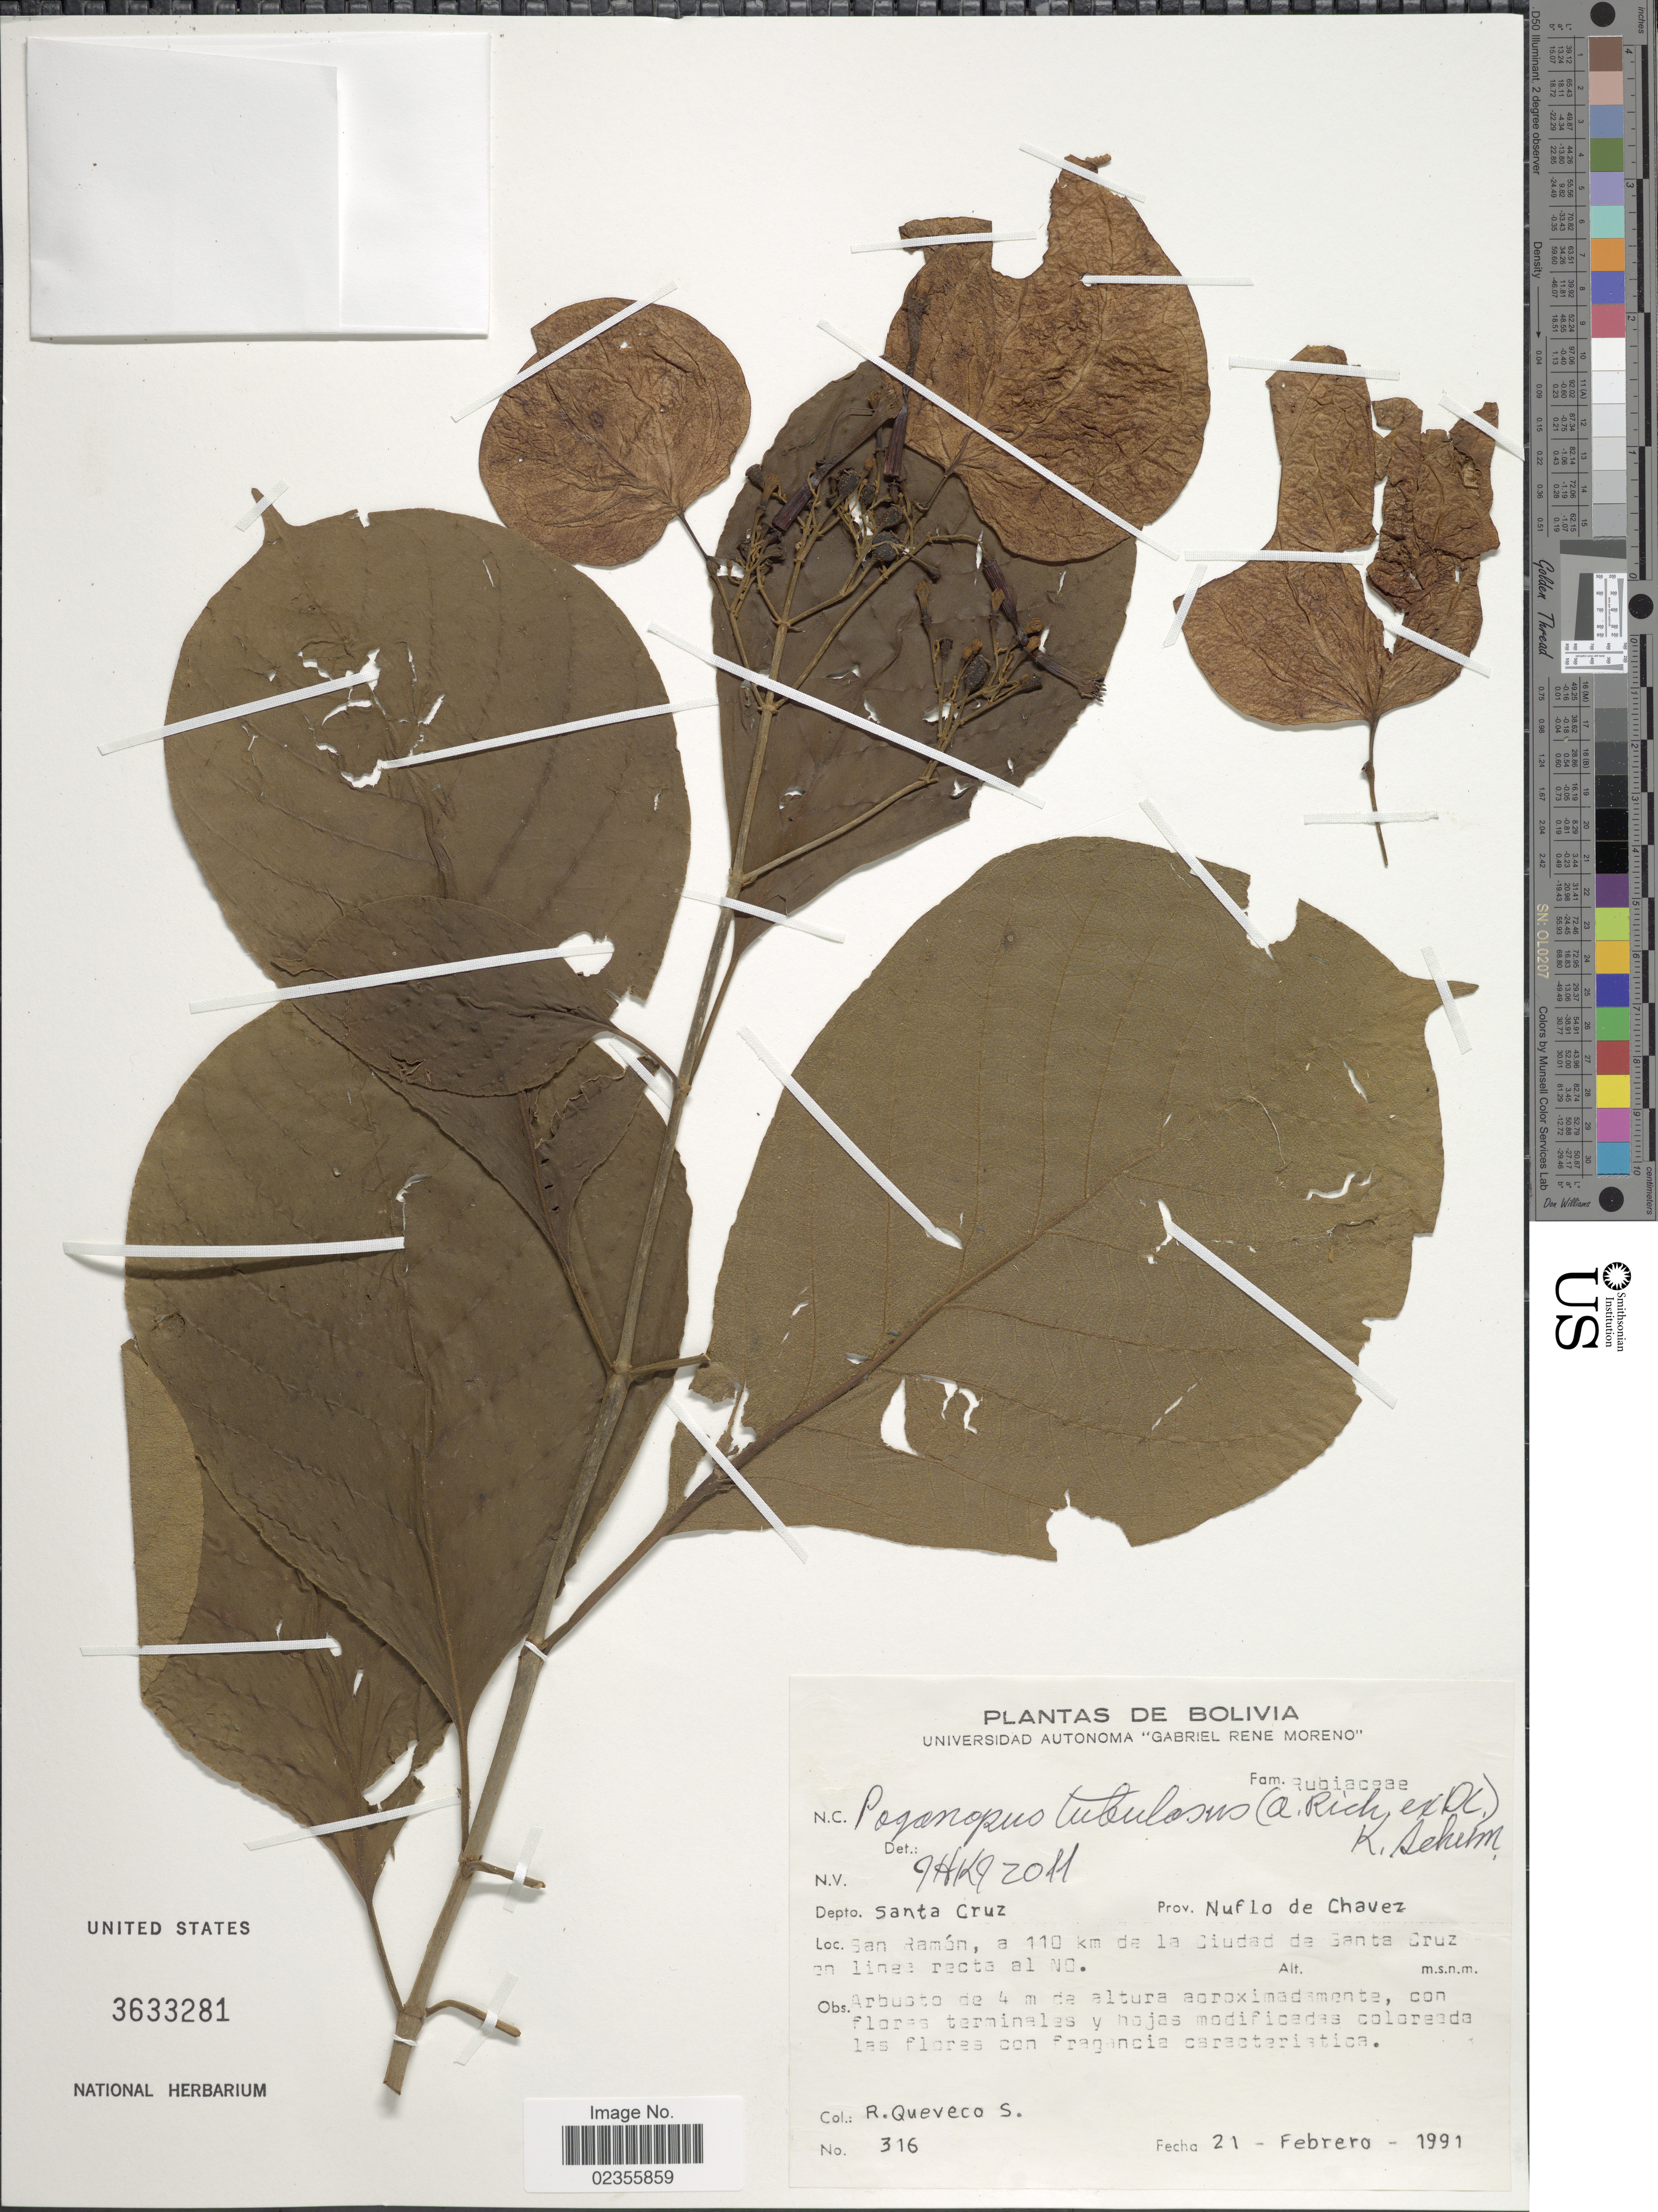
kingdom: Plantae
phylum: Tracheophyta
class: Magnoliopsida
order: Gentianales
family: Rubiaceae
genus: Pogonopus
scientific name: Pogonopus tubulosus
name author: (A. Rich. in DC.) K. Schum.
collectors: R. Quevedo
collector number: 316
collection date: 1991-02-21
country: Bolivia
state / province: Santa Cruz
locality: Depto. Santa Cruz. Prov. Nuflo de Chavez. San Ramón, a 110 km de la Ciudad de Santa Cruz en linea racta al NO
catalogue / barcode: US 3633281